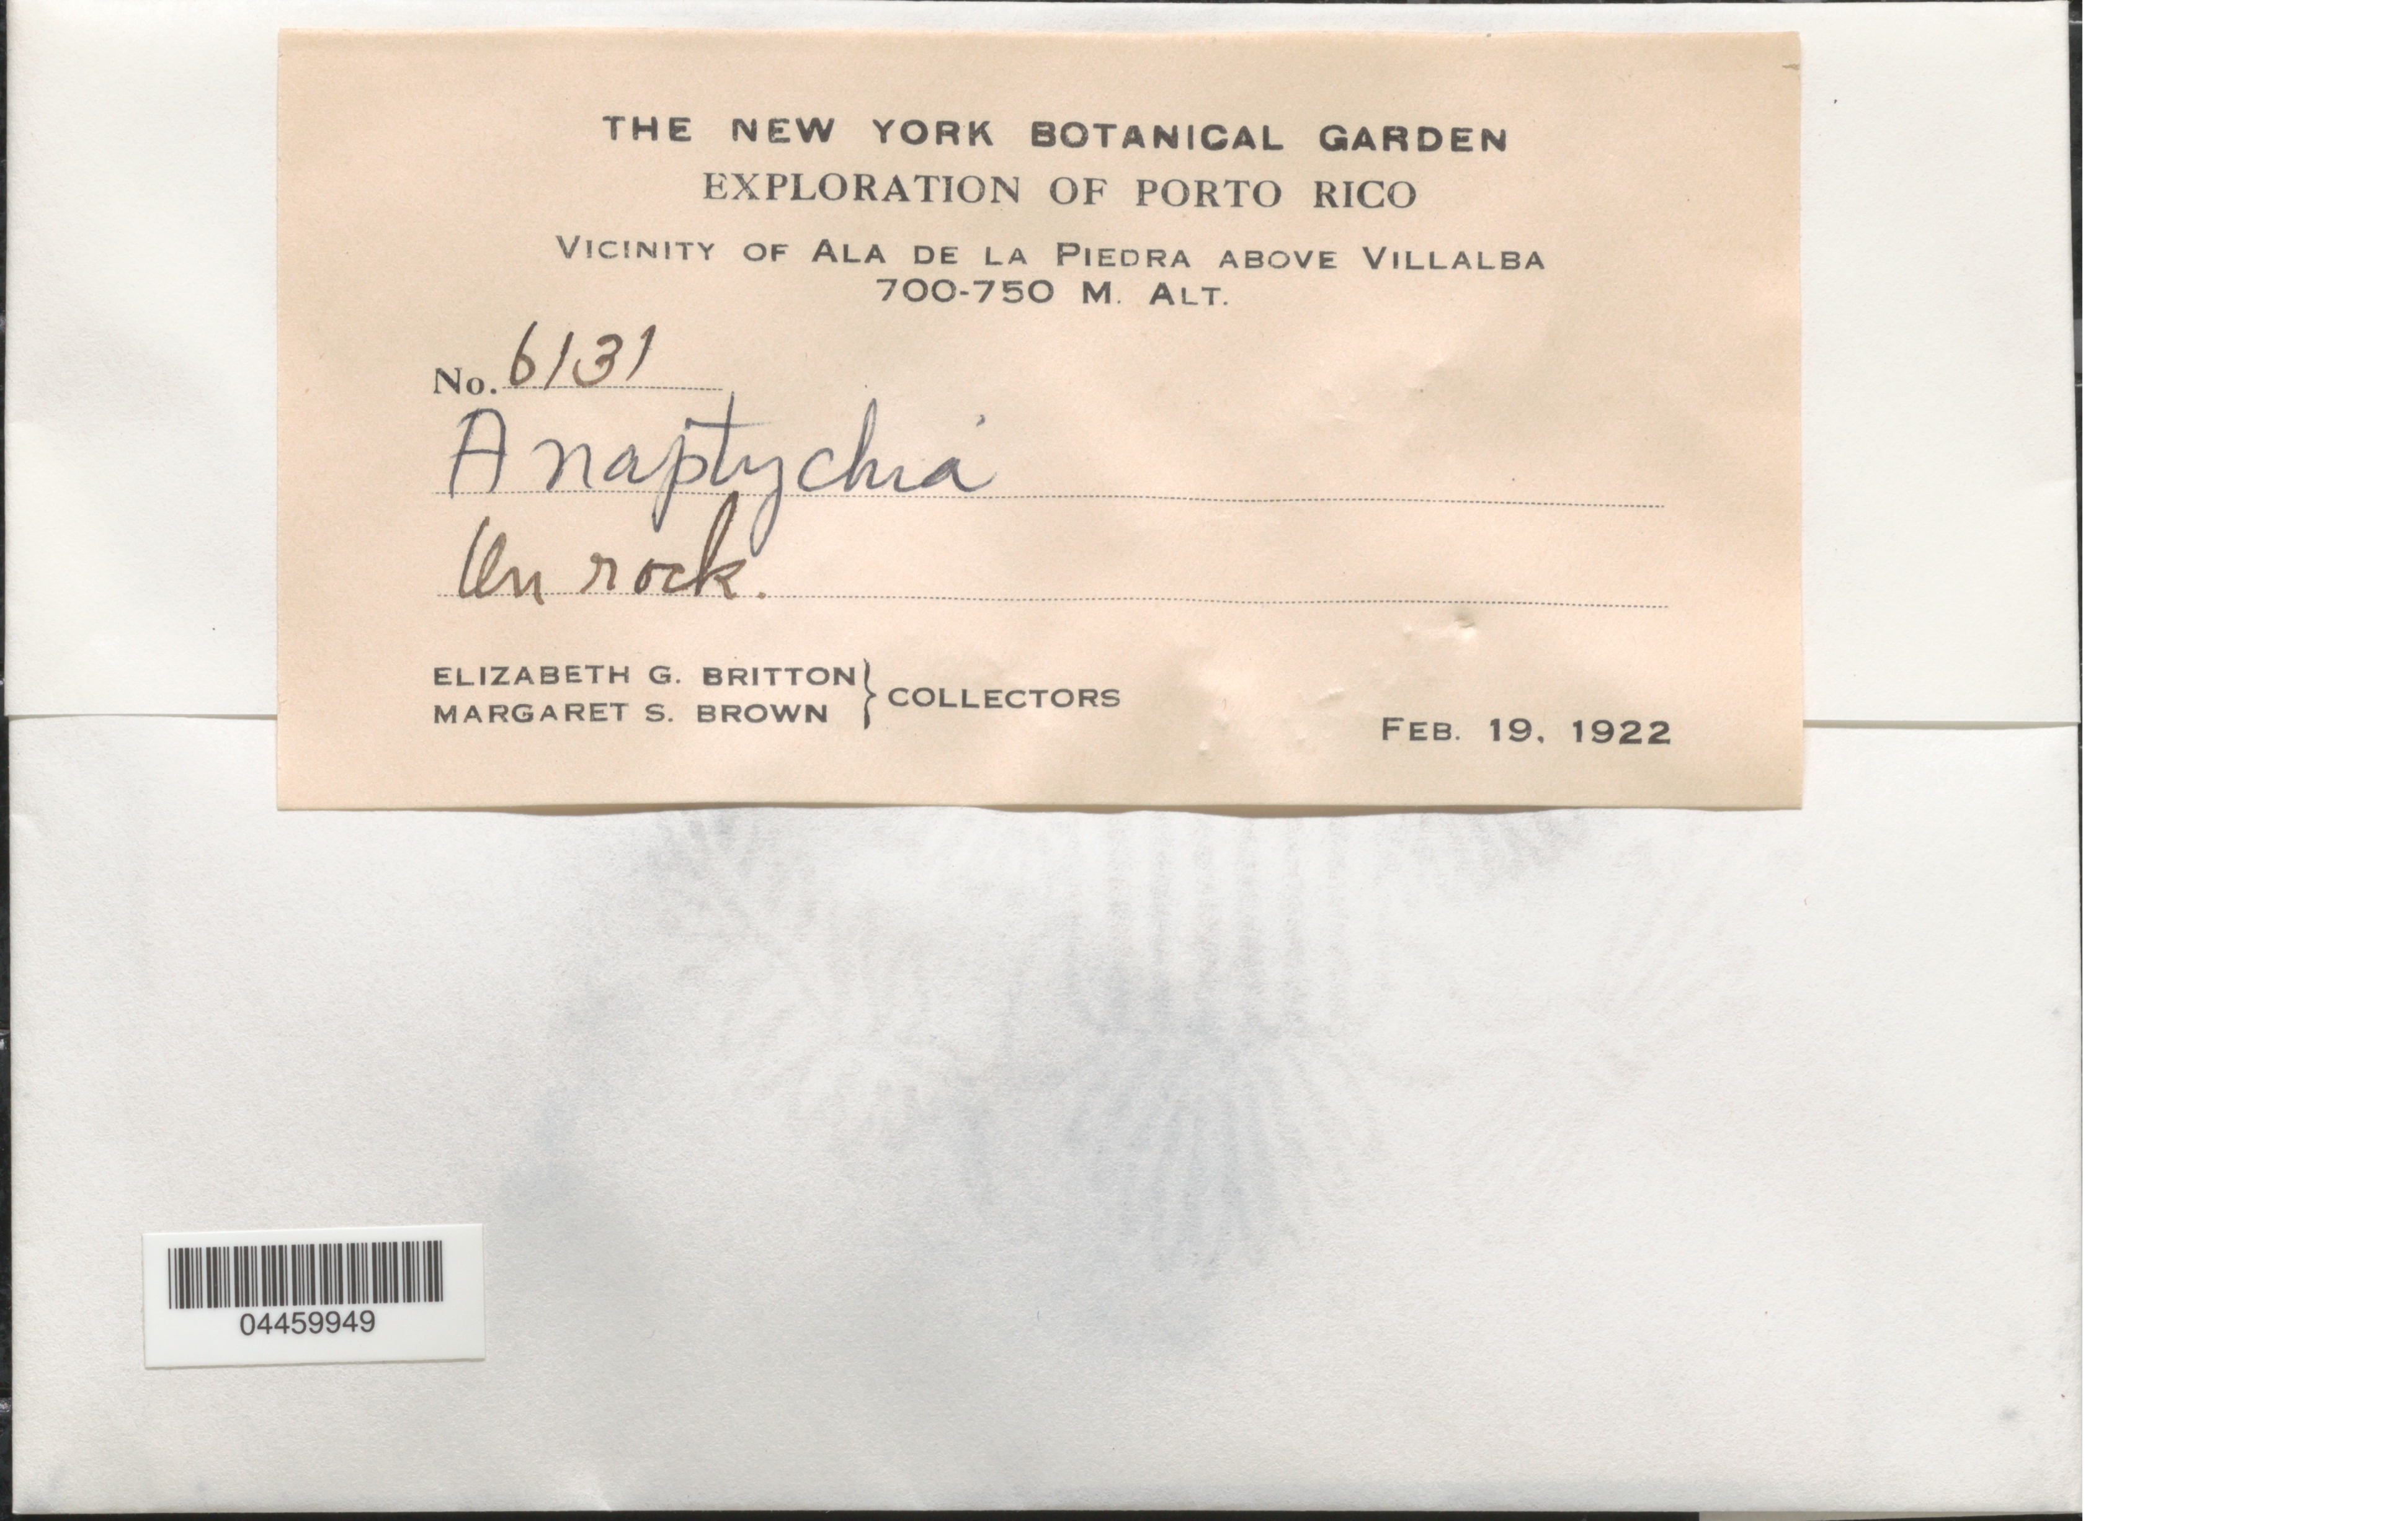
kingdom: Fungi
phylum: Ascomycota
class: Lecanoromycetes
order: Caliciales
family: Physciaceae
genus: Heterodermia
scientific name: Heterodermia sp.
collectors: E. G. Britton & M. S. Brown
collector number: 6131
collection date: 1922-02-19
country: Puerto Rico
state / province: Villalba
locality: Exploration of Porto Rico. Vicinity of Ala de La Piedra above Villalba.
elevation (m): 700